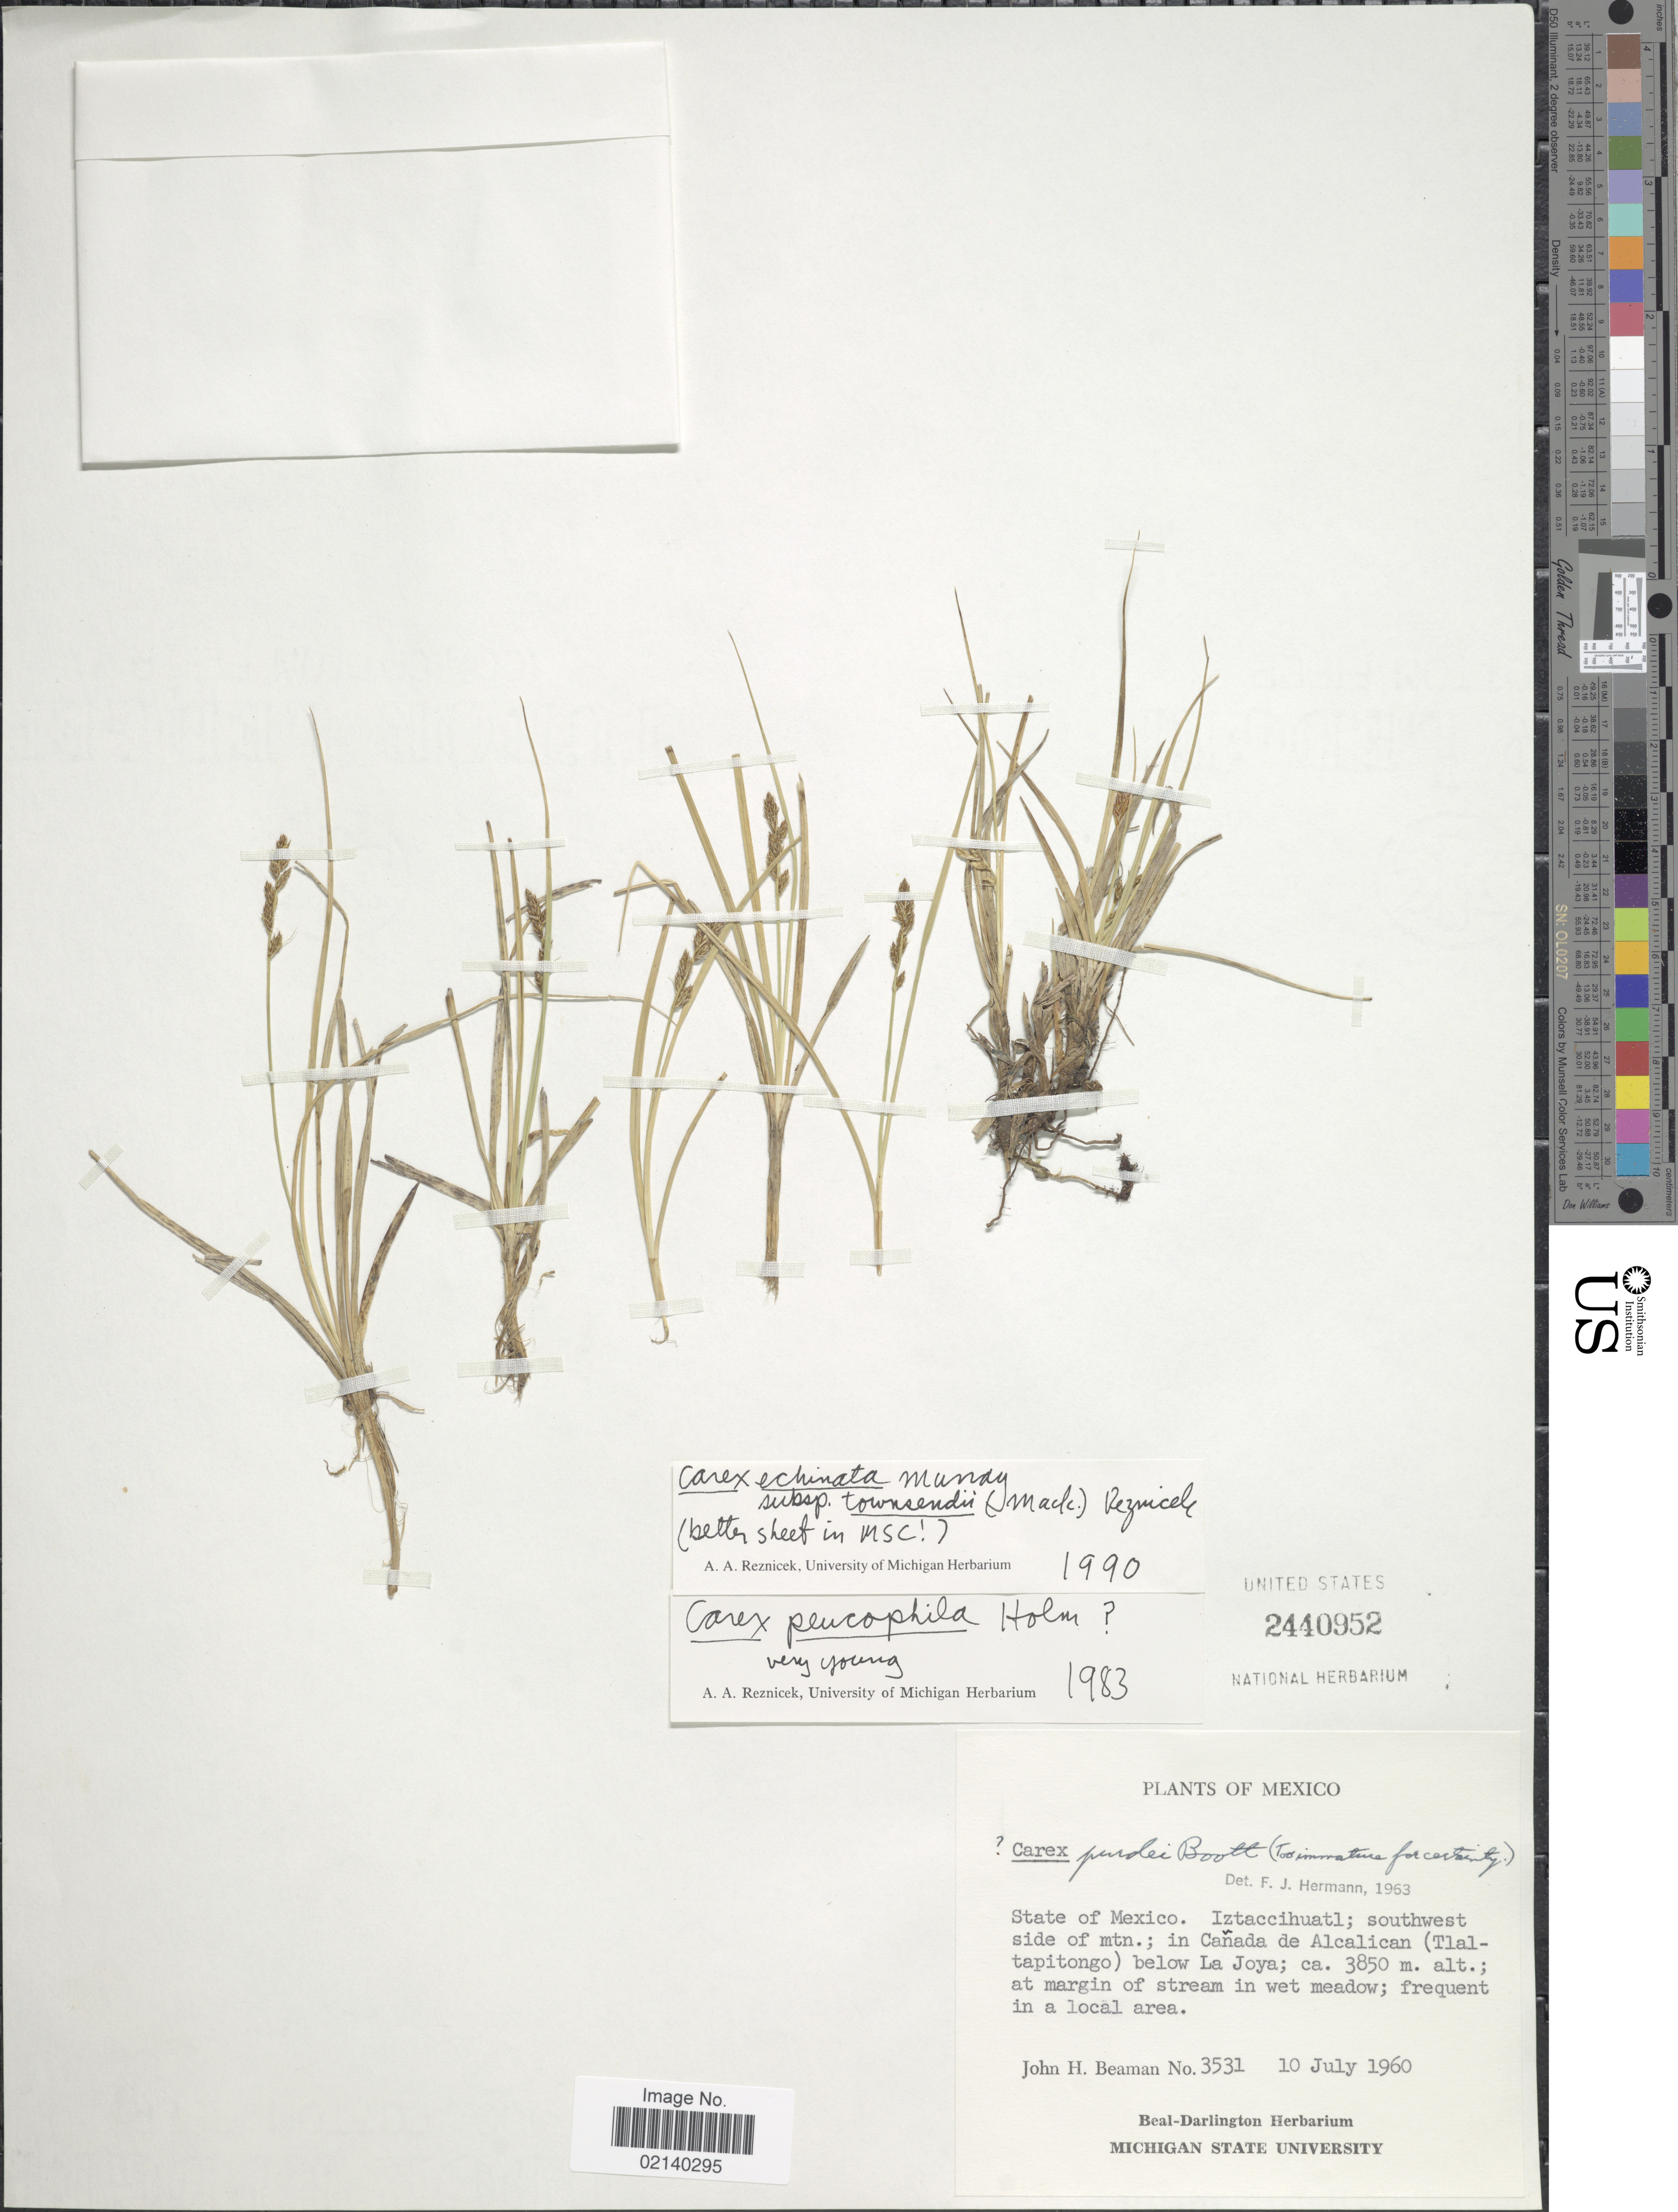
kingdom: Plantae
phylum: Tracheophyta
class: Liliopsida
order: Poales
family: Cyperaceae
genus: Carex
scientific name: Carex townsendii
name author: Mack.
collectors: J. H. Beaman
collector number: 3531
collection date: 1960-07-10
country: Mexico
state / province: México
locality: State of Mexico. Iztaccihuatl; southwest side of mtn; in Canada de Alcalican (Tlaltapitongo) below la Joya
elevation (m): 3850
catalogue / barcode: US 2440952